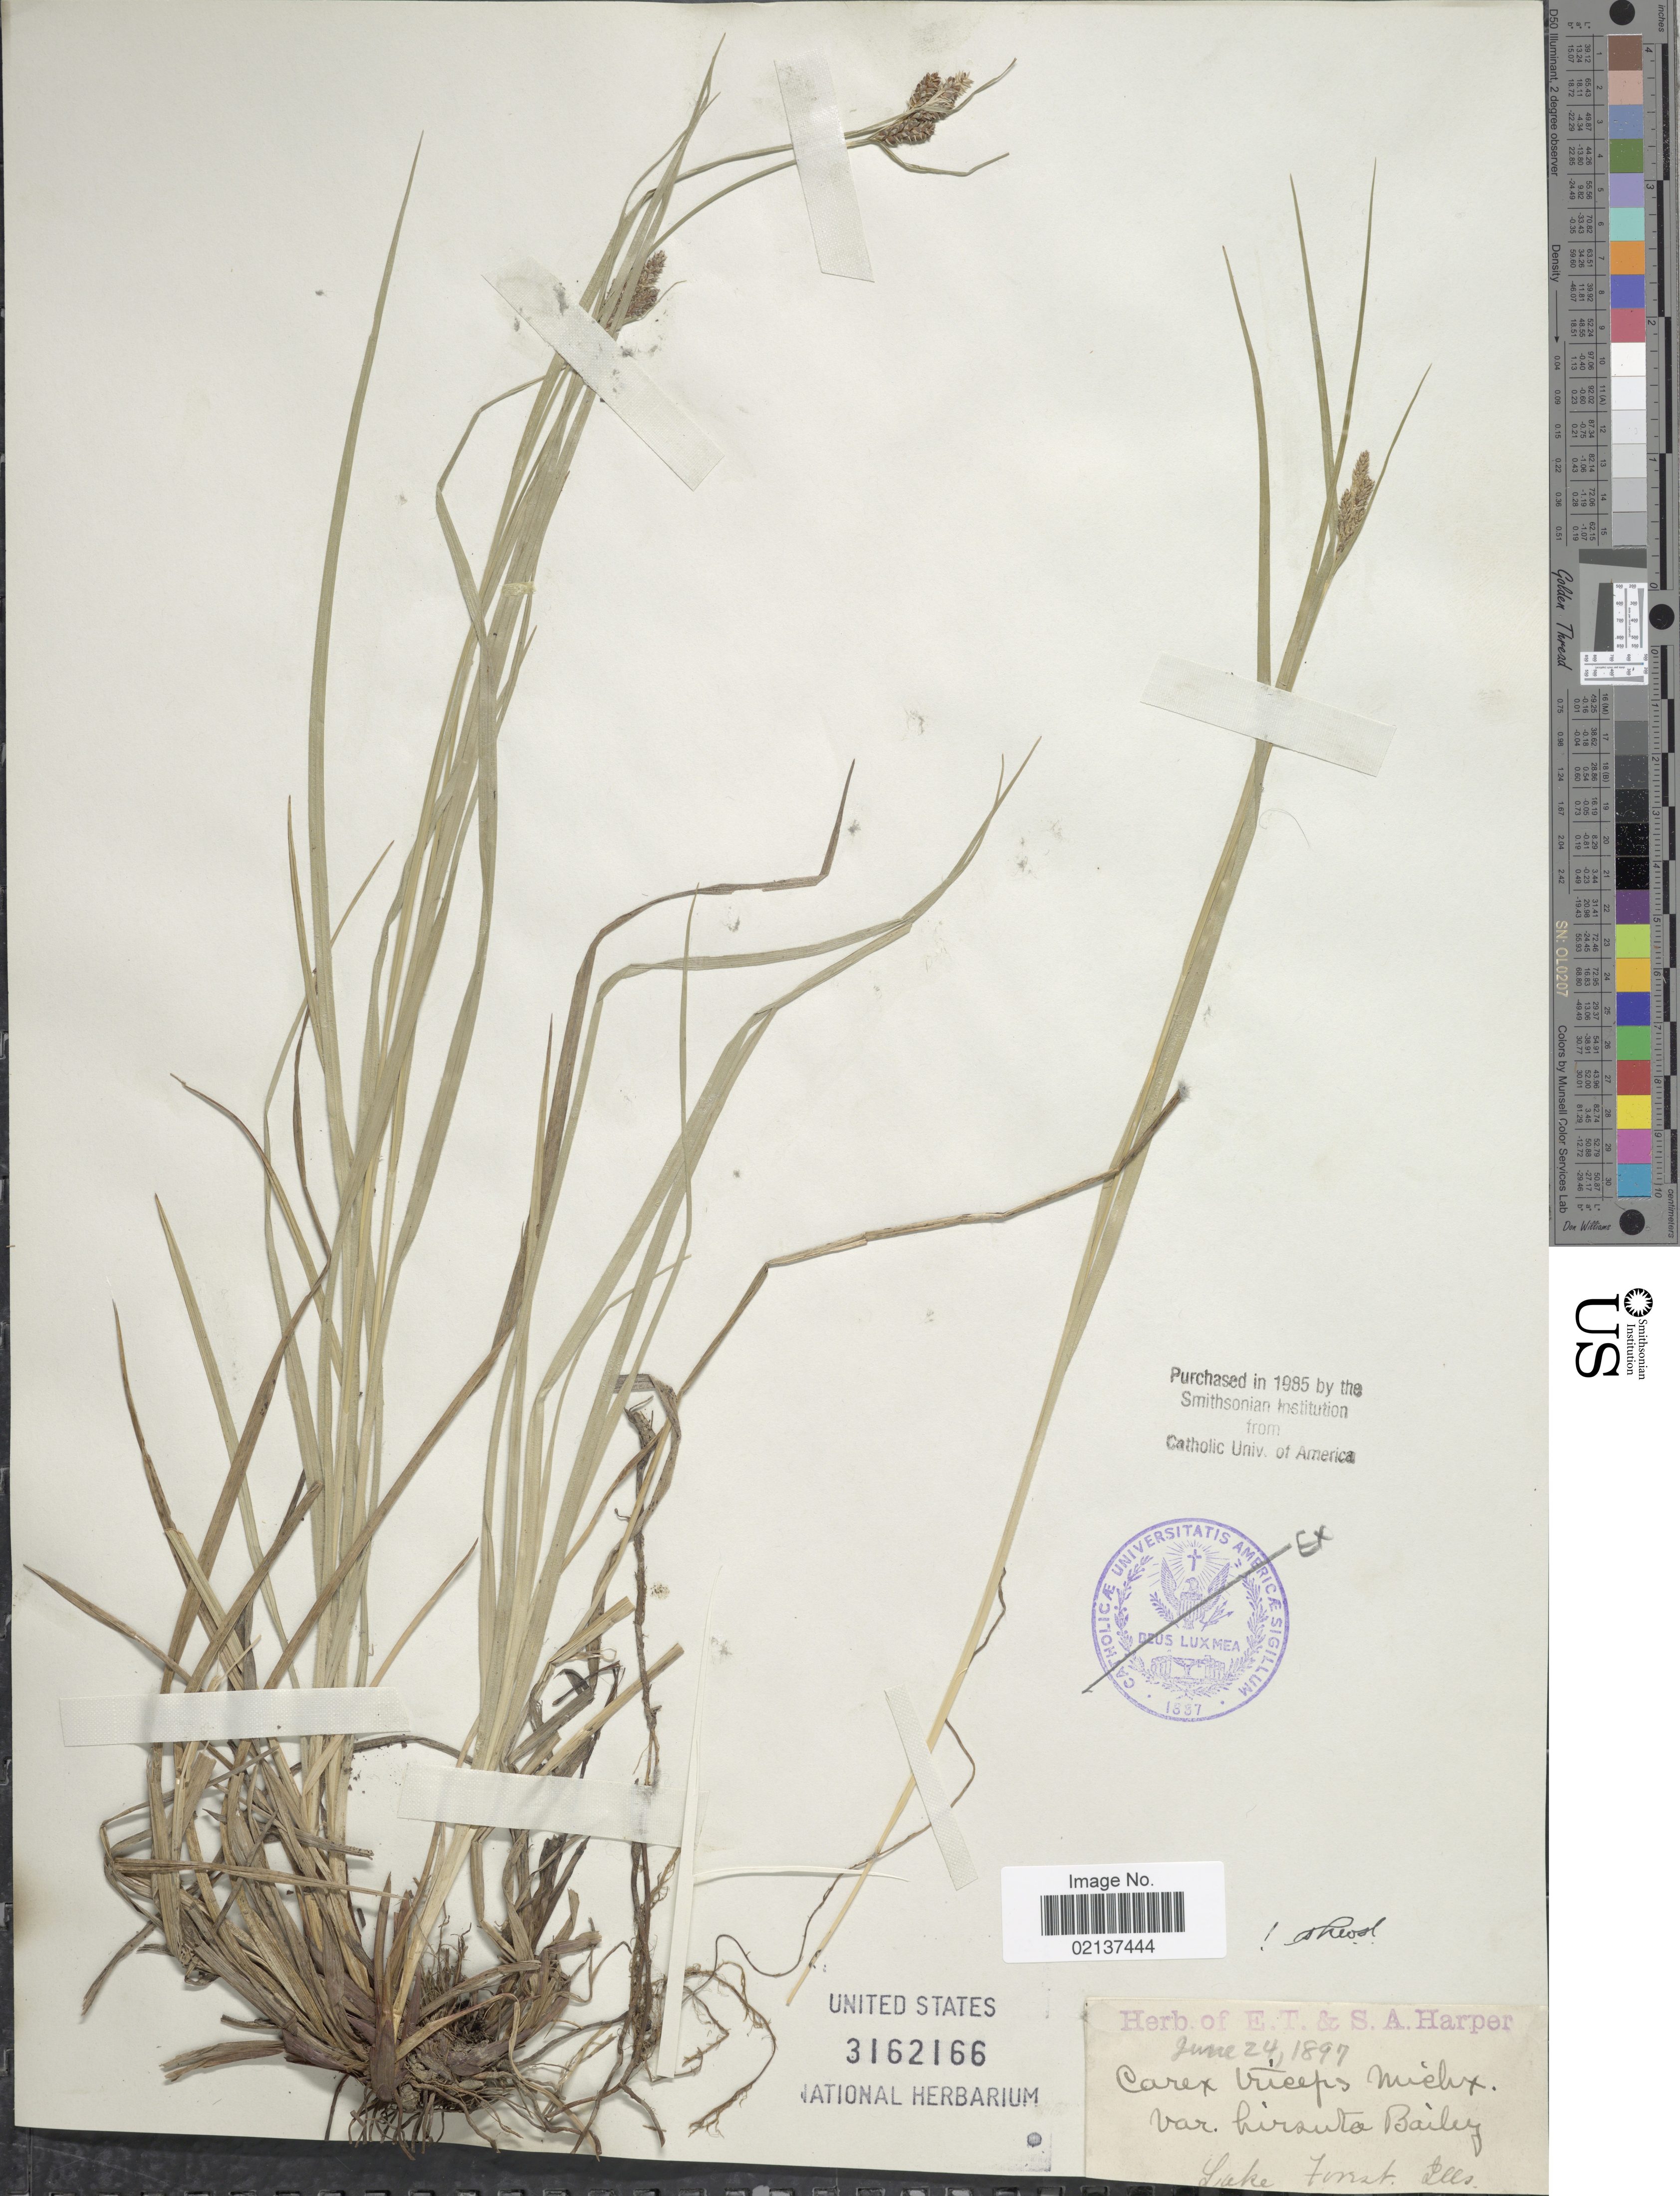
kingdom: Plantae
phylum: Tracheophyta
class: Liliopsida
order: Poales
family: Cyperaceae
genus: Carex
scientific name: Carex hirsutella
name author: Mack.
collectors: ex herb. E. T. & S. A. Harper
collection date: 1897-06-24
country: United States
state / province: Illinois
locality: Lake Forest, Ills.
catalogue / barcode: US 3162166